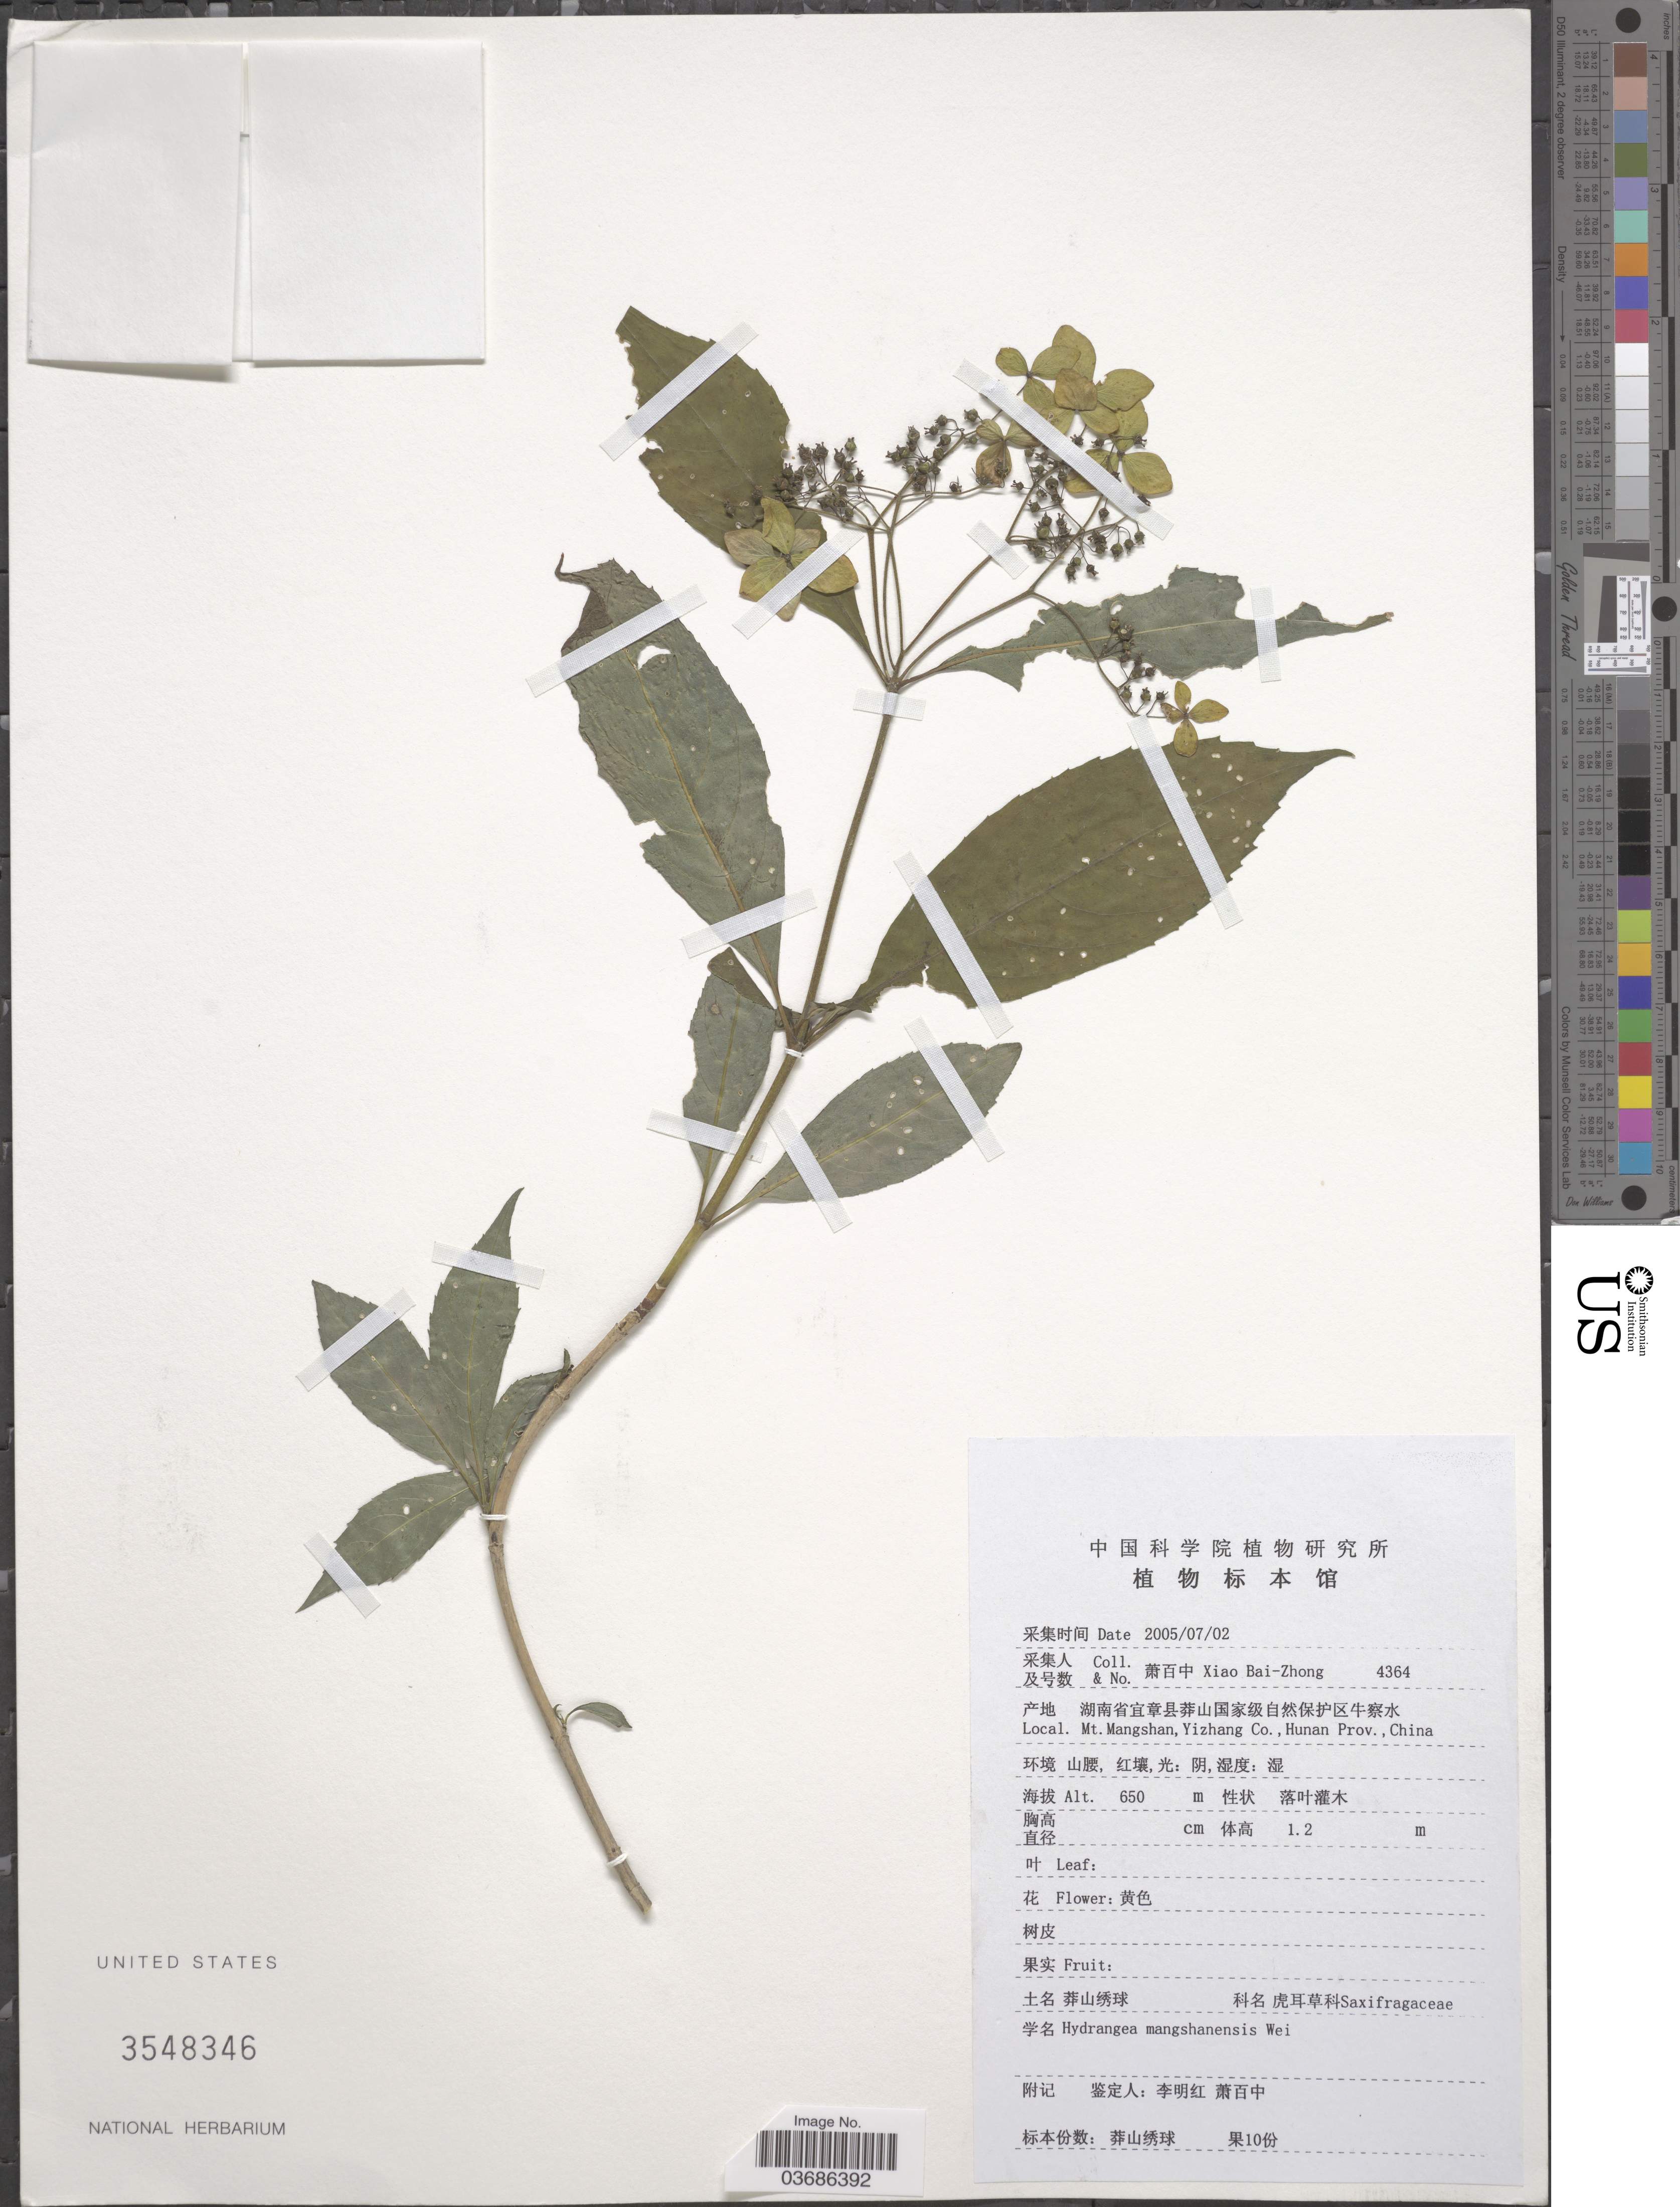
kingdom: Plantae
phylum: Tracheophyta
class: Magnoliopsida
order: Cornales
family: Hydrangeaceae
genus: Hydrangea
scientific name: Hydrangea mangshanensis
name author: C.F. Wei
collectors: B. Z. Xiao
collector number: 4364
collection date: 2005-07-02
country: China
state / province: Hunan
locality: X. Mt. Mangshan, Yizhang Co.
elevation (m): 650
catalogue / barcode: US 3548346